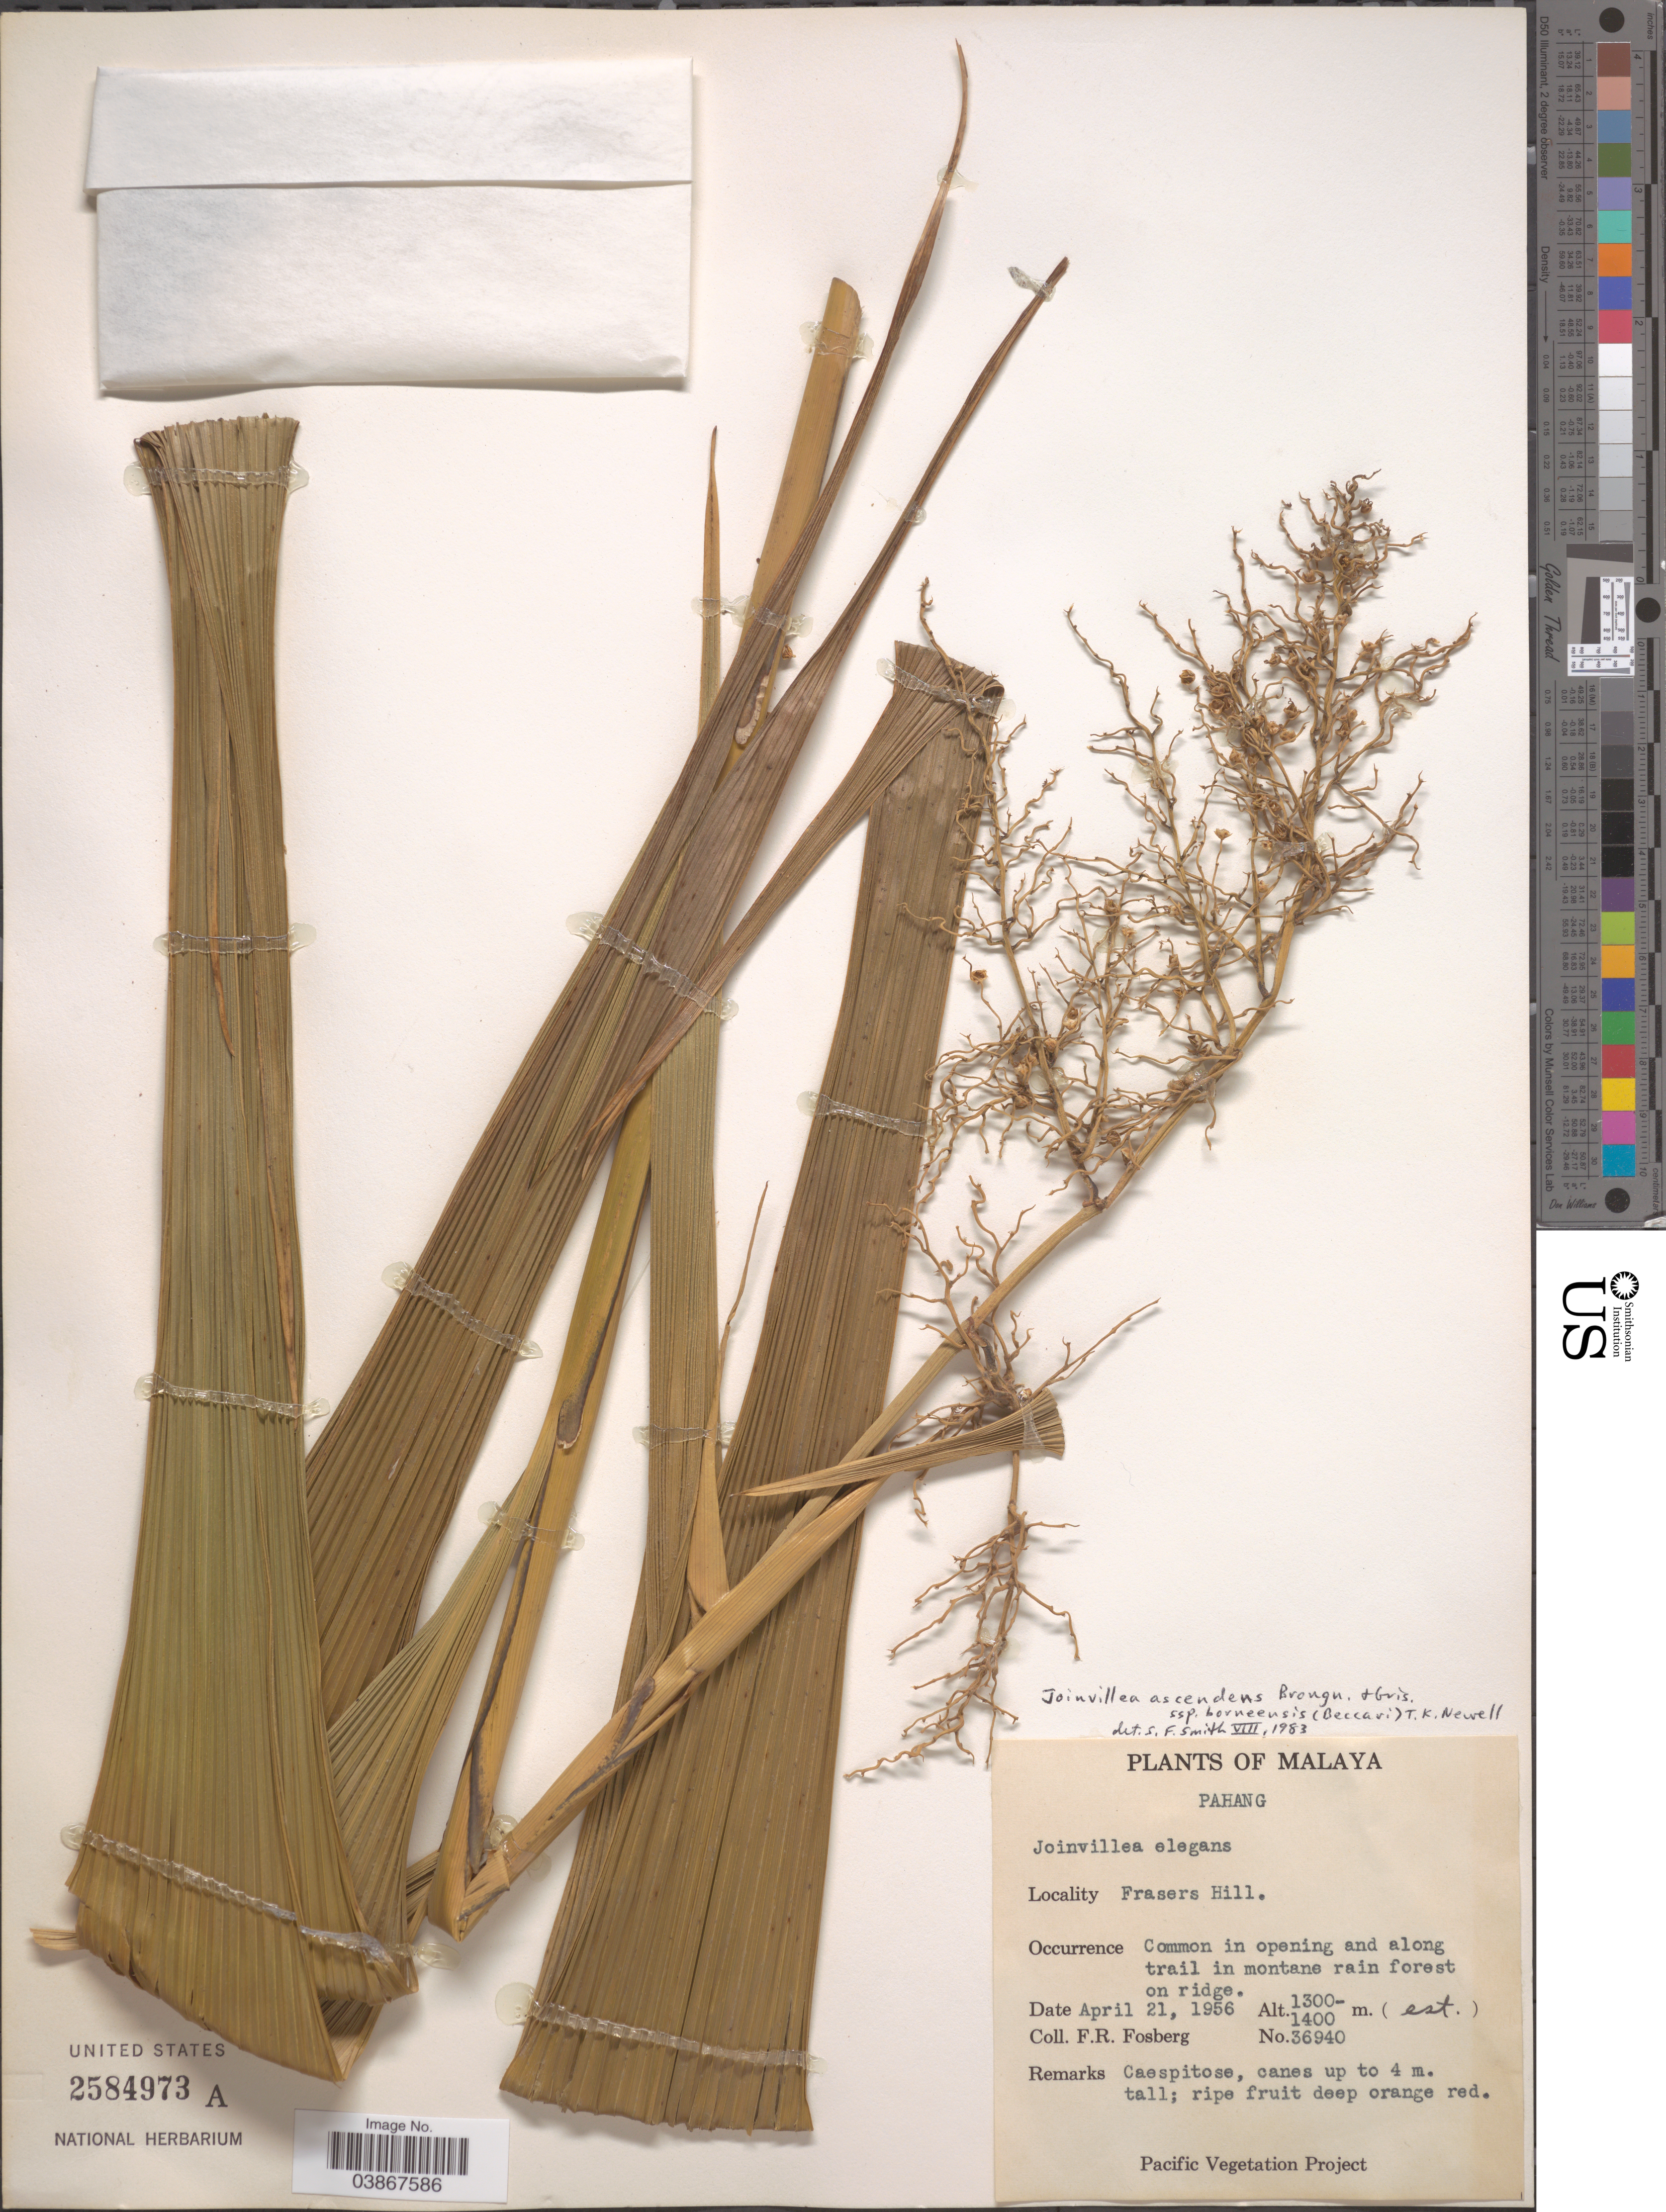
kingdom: Plantae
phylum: Tracheophyta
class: Liliopsida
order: Poales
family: Joinvilleaceae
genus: Joinvillea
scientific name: Joinvillea ascendens subsp. borneensis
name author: (Becc.) Newell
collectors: F. R. Fosberg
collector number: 36940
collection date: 1956-04-21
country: Malaysia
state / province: Pahang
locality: Malaya. Frasers Hill.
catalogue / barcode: US 2584973A